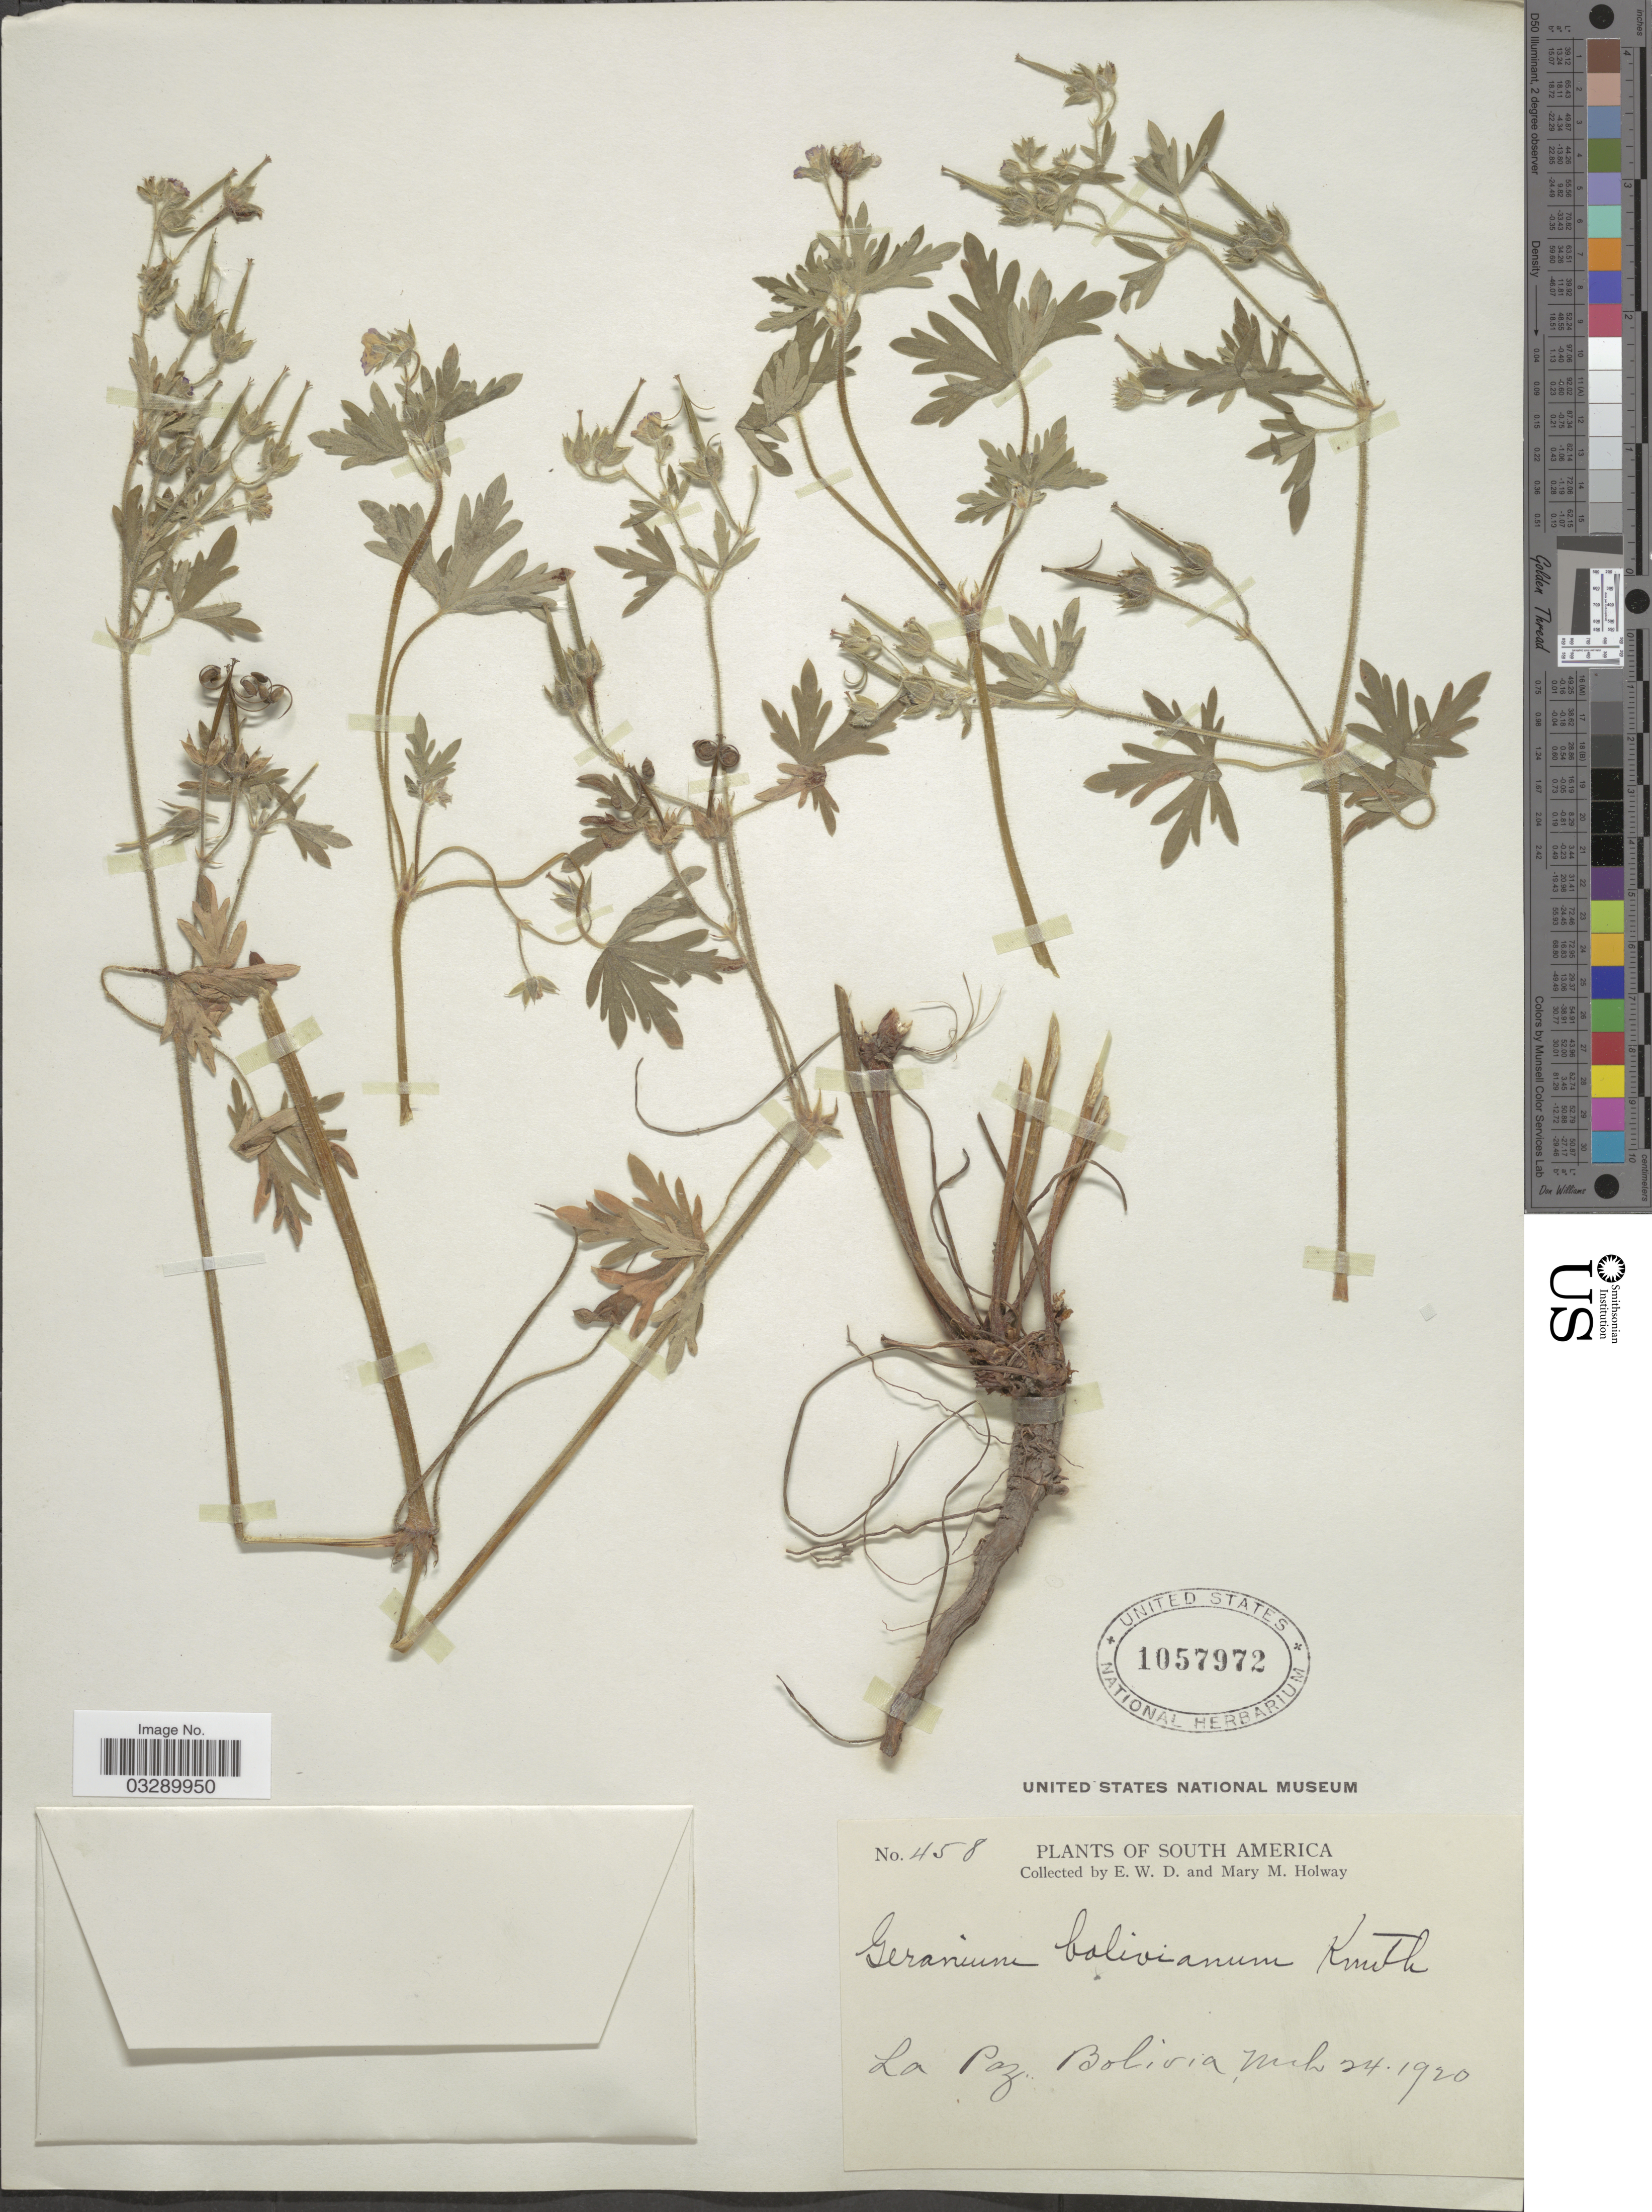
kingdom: Plantae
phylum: Tracheophyta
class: Magnoliopsida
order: Geraniales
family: Geraniaceae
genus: Geranium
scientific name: Geranium bolivianum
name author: R. Knuth in Engl.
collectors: E. W. D. Holway & M. M. Holway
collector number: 458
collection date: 1920-03-24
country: Bolivia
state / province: La Paz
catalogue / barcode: US 1057972